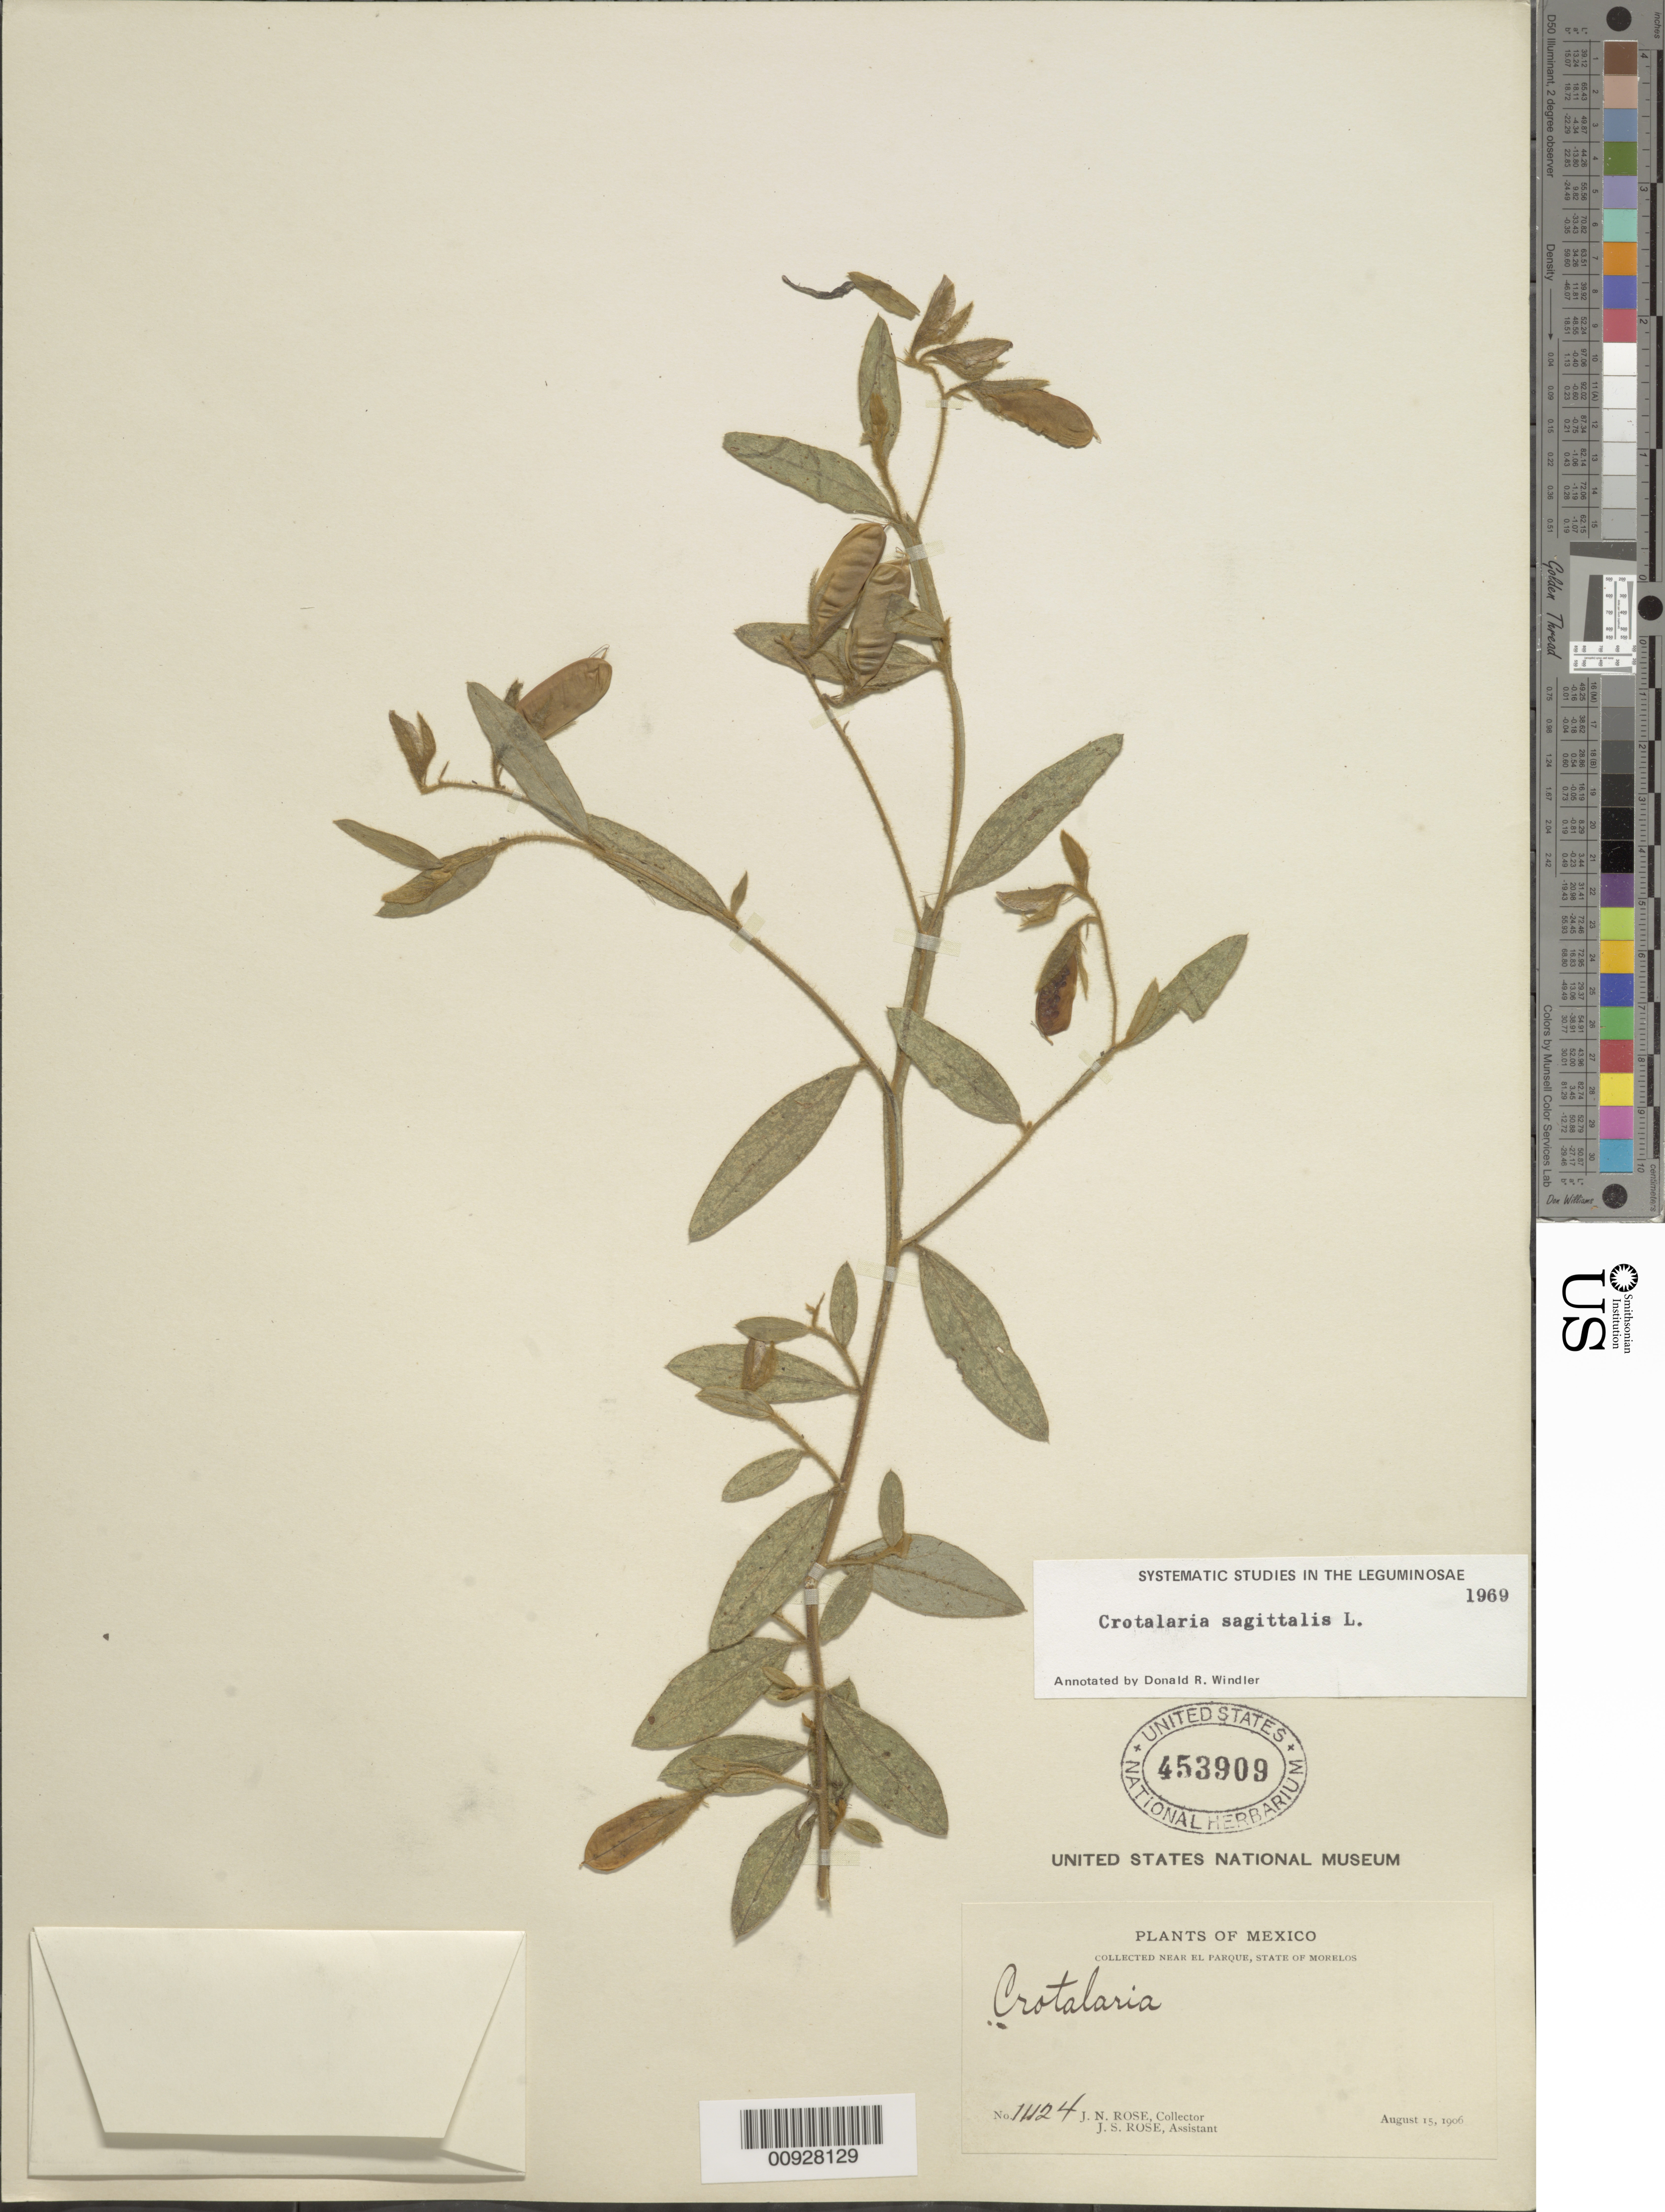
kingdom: Plantae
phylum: Tracheophyta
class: Magnoliopsida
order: Fabales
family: Fabaceae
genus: Crotalaria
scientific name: Crotalaria sagittalis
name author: L.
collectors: J. N. Rose & J. S. Rose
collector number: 11124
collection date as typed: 15 Aug 1906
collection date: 1906-08-15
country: Mexico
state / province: Morelos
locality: Near El Parque, State of Morelos.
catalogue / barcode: US 453909